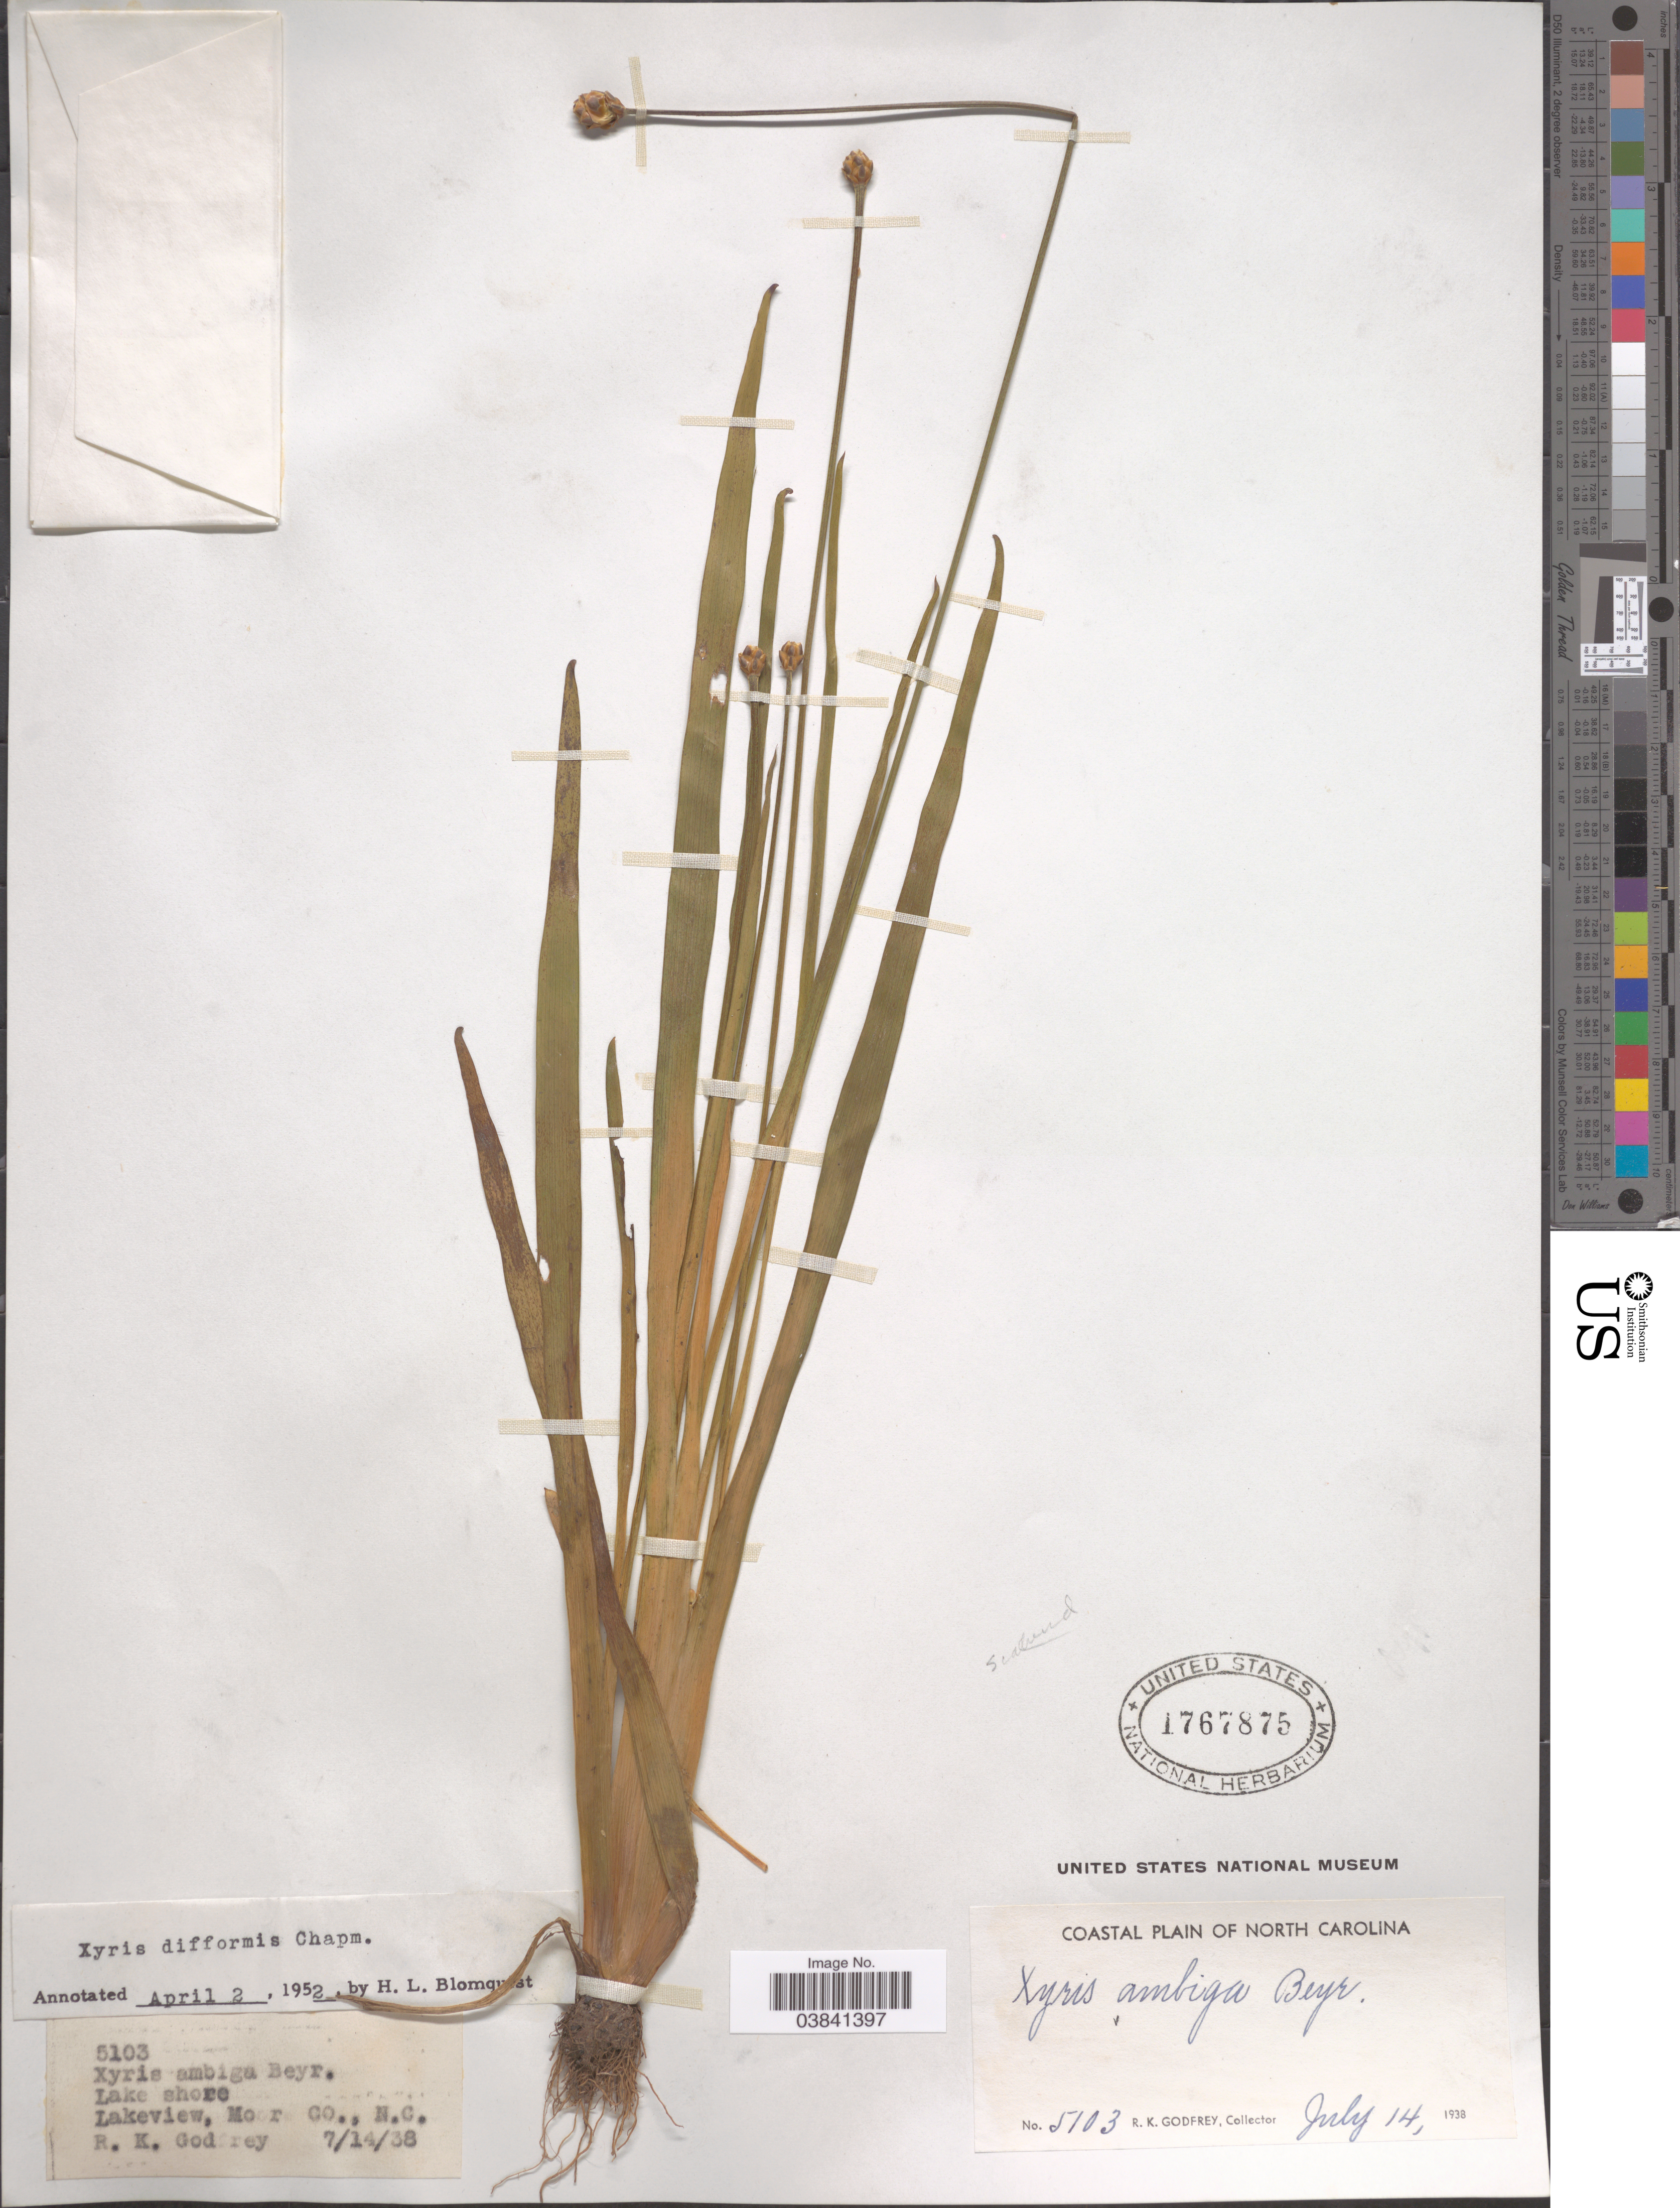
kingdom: Plantae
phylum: Tracheophyta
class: Liliopsida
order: Poales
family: Xyridaceae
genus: Xyris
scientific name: Xyris difformis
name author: Chapm.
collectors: R. K. Godfrey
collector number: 5103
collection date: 1938-07-14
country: United States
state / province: North Carolina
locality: Lake shore, Lakeview, Moore Co. Coastal Plain of North Carolina.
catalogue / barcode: US 1767875